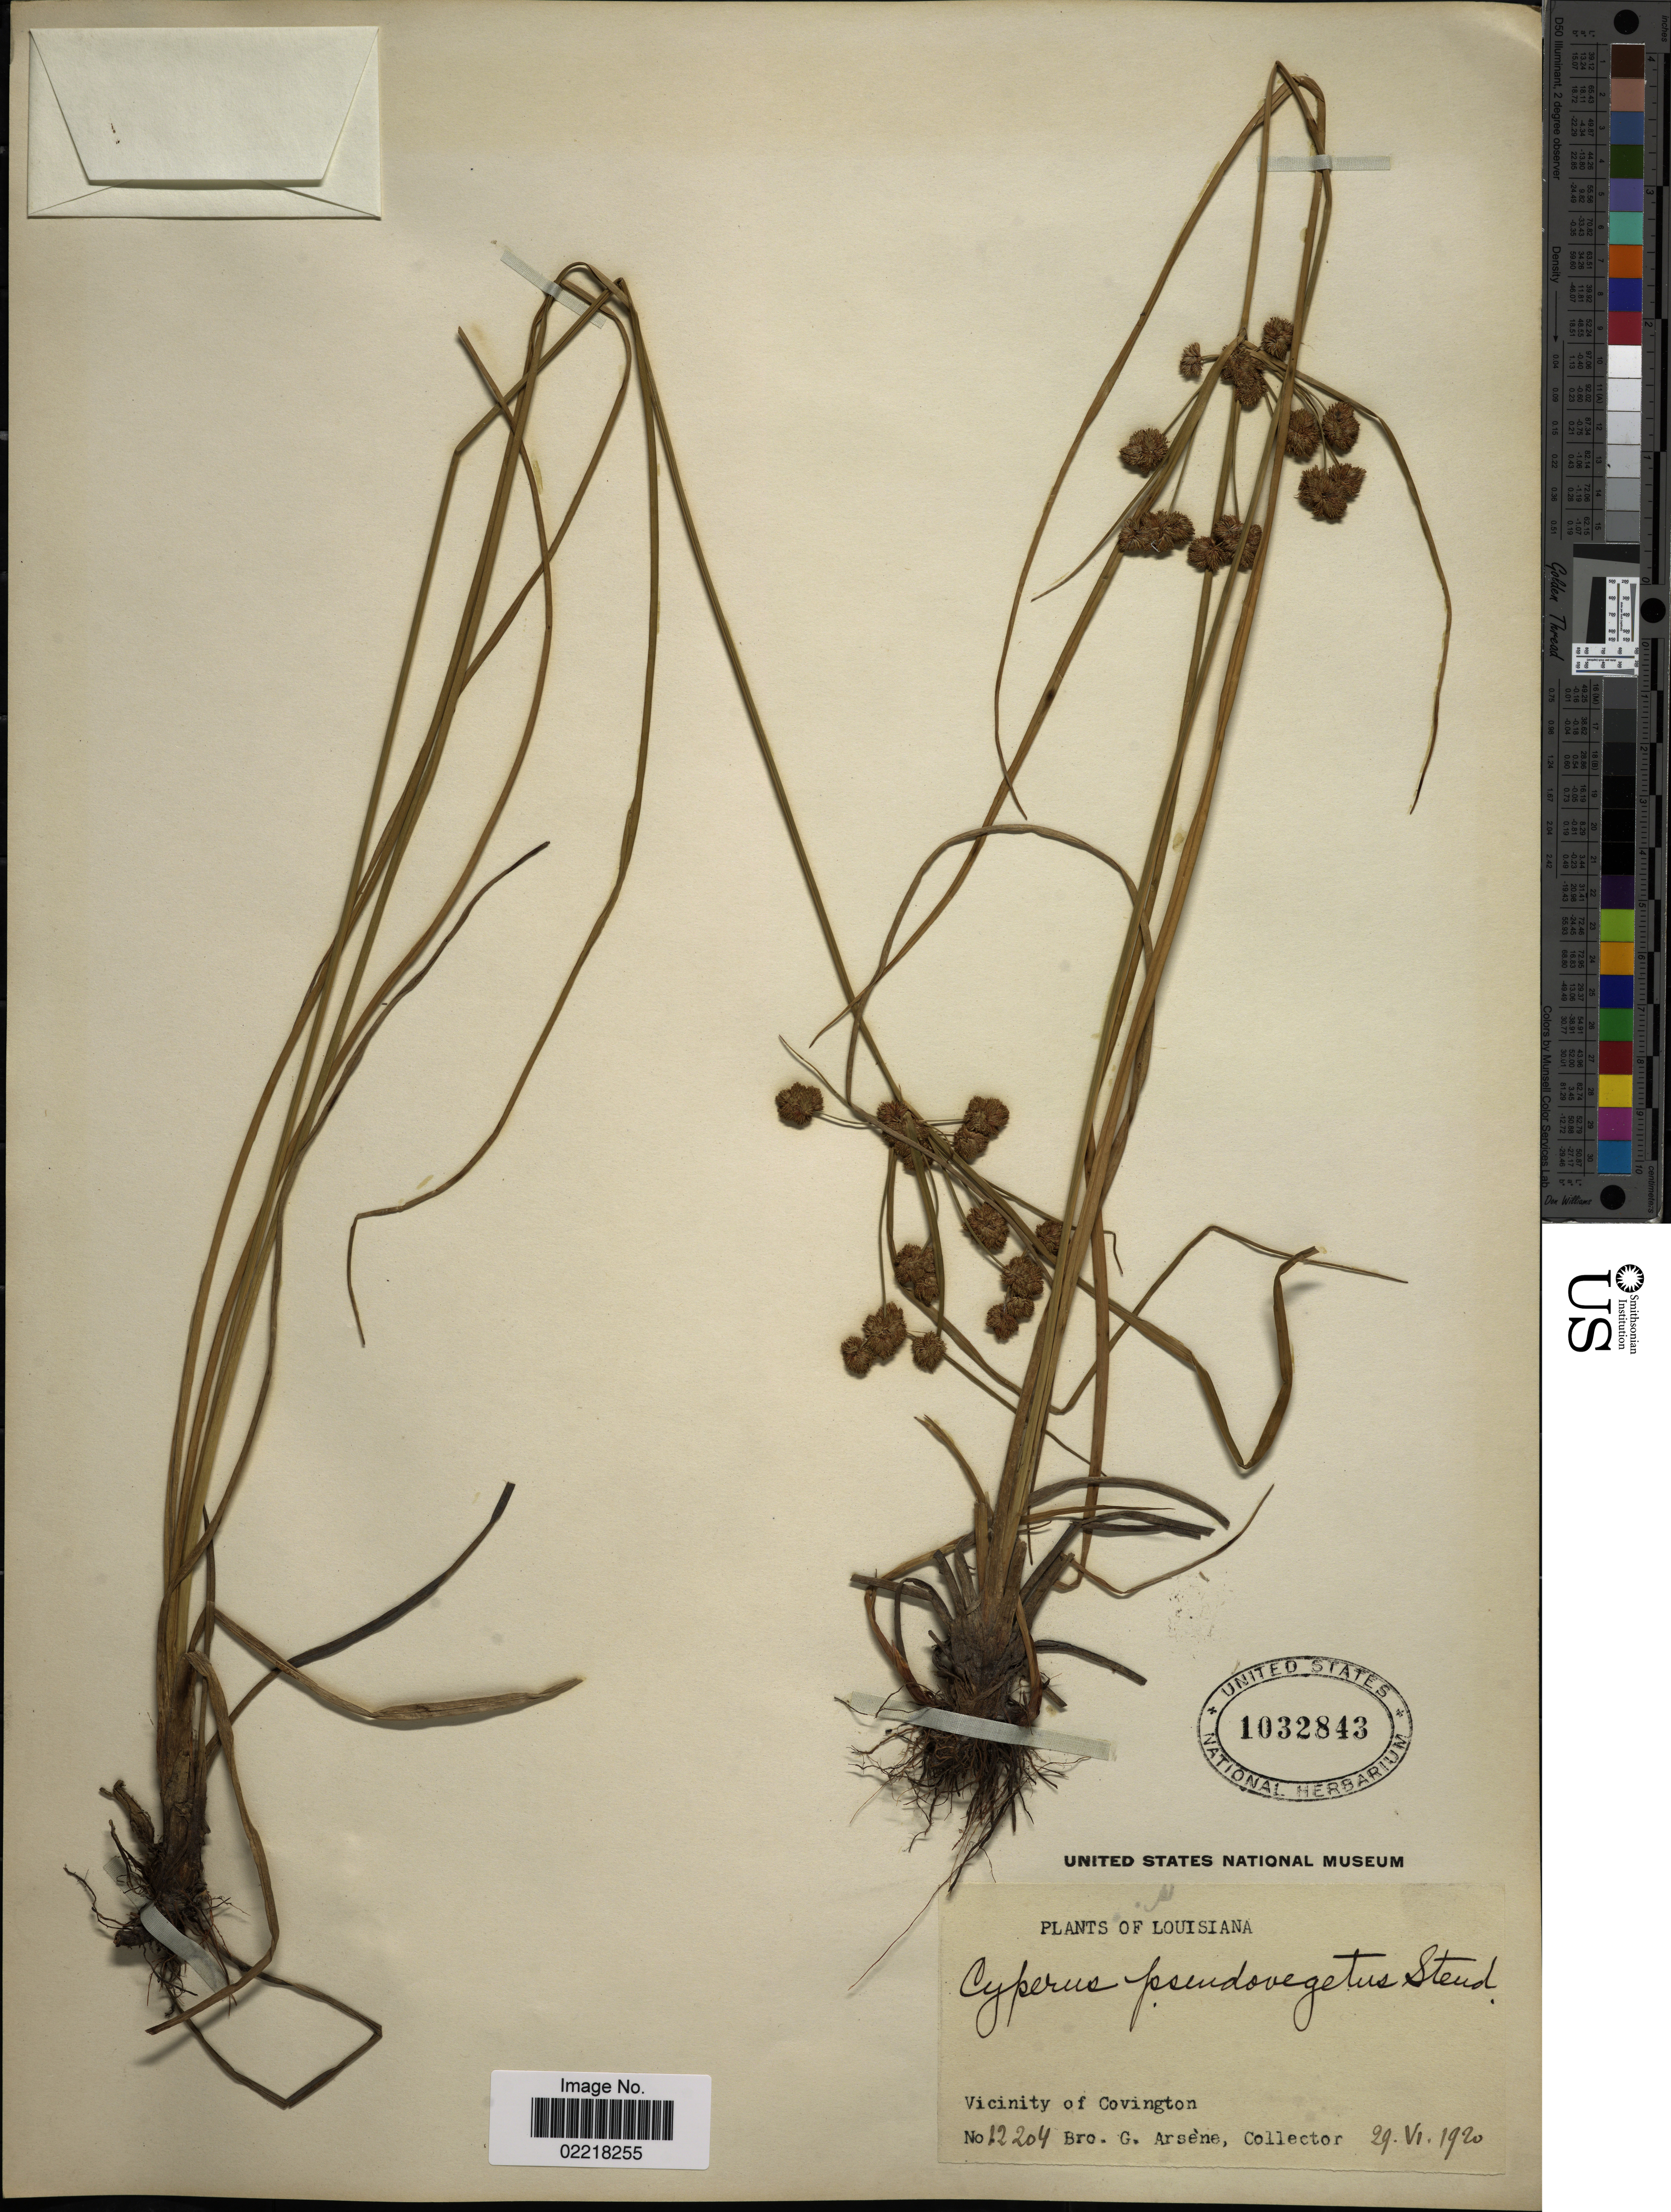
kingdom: Plantae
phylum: Tracheophyta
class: Liliopsida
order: Poales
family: Cyperaceae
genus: Cyperus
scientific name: Cyperus pseudovegetus Steud.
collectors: Bro. G. Arsène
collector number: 12204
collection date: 1920-06-29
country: United States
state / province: Louisiana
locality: Vicinity of Covington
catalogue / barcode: US 1032843